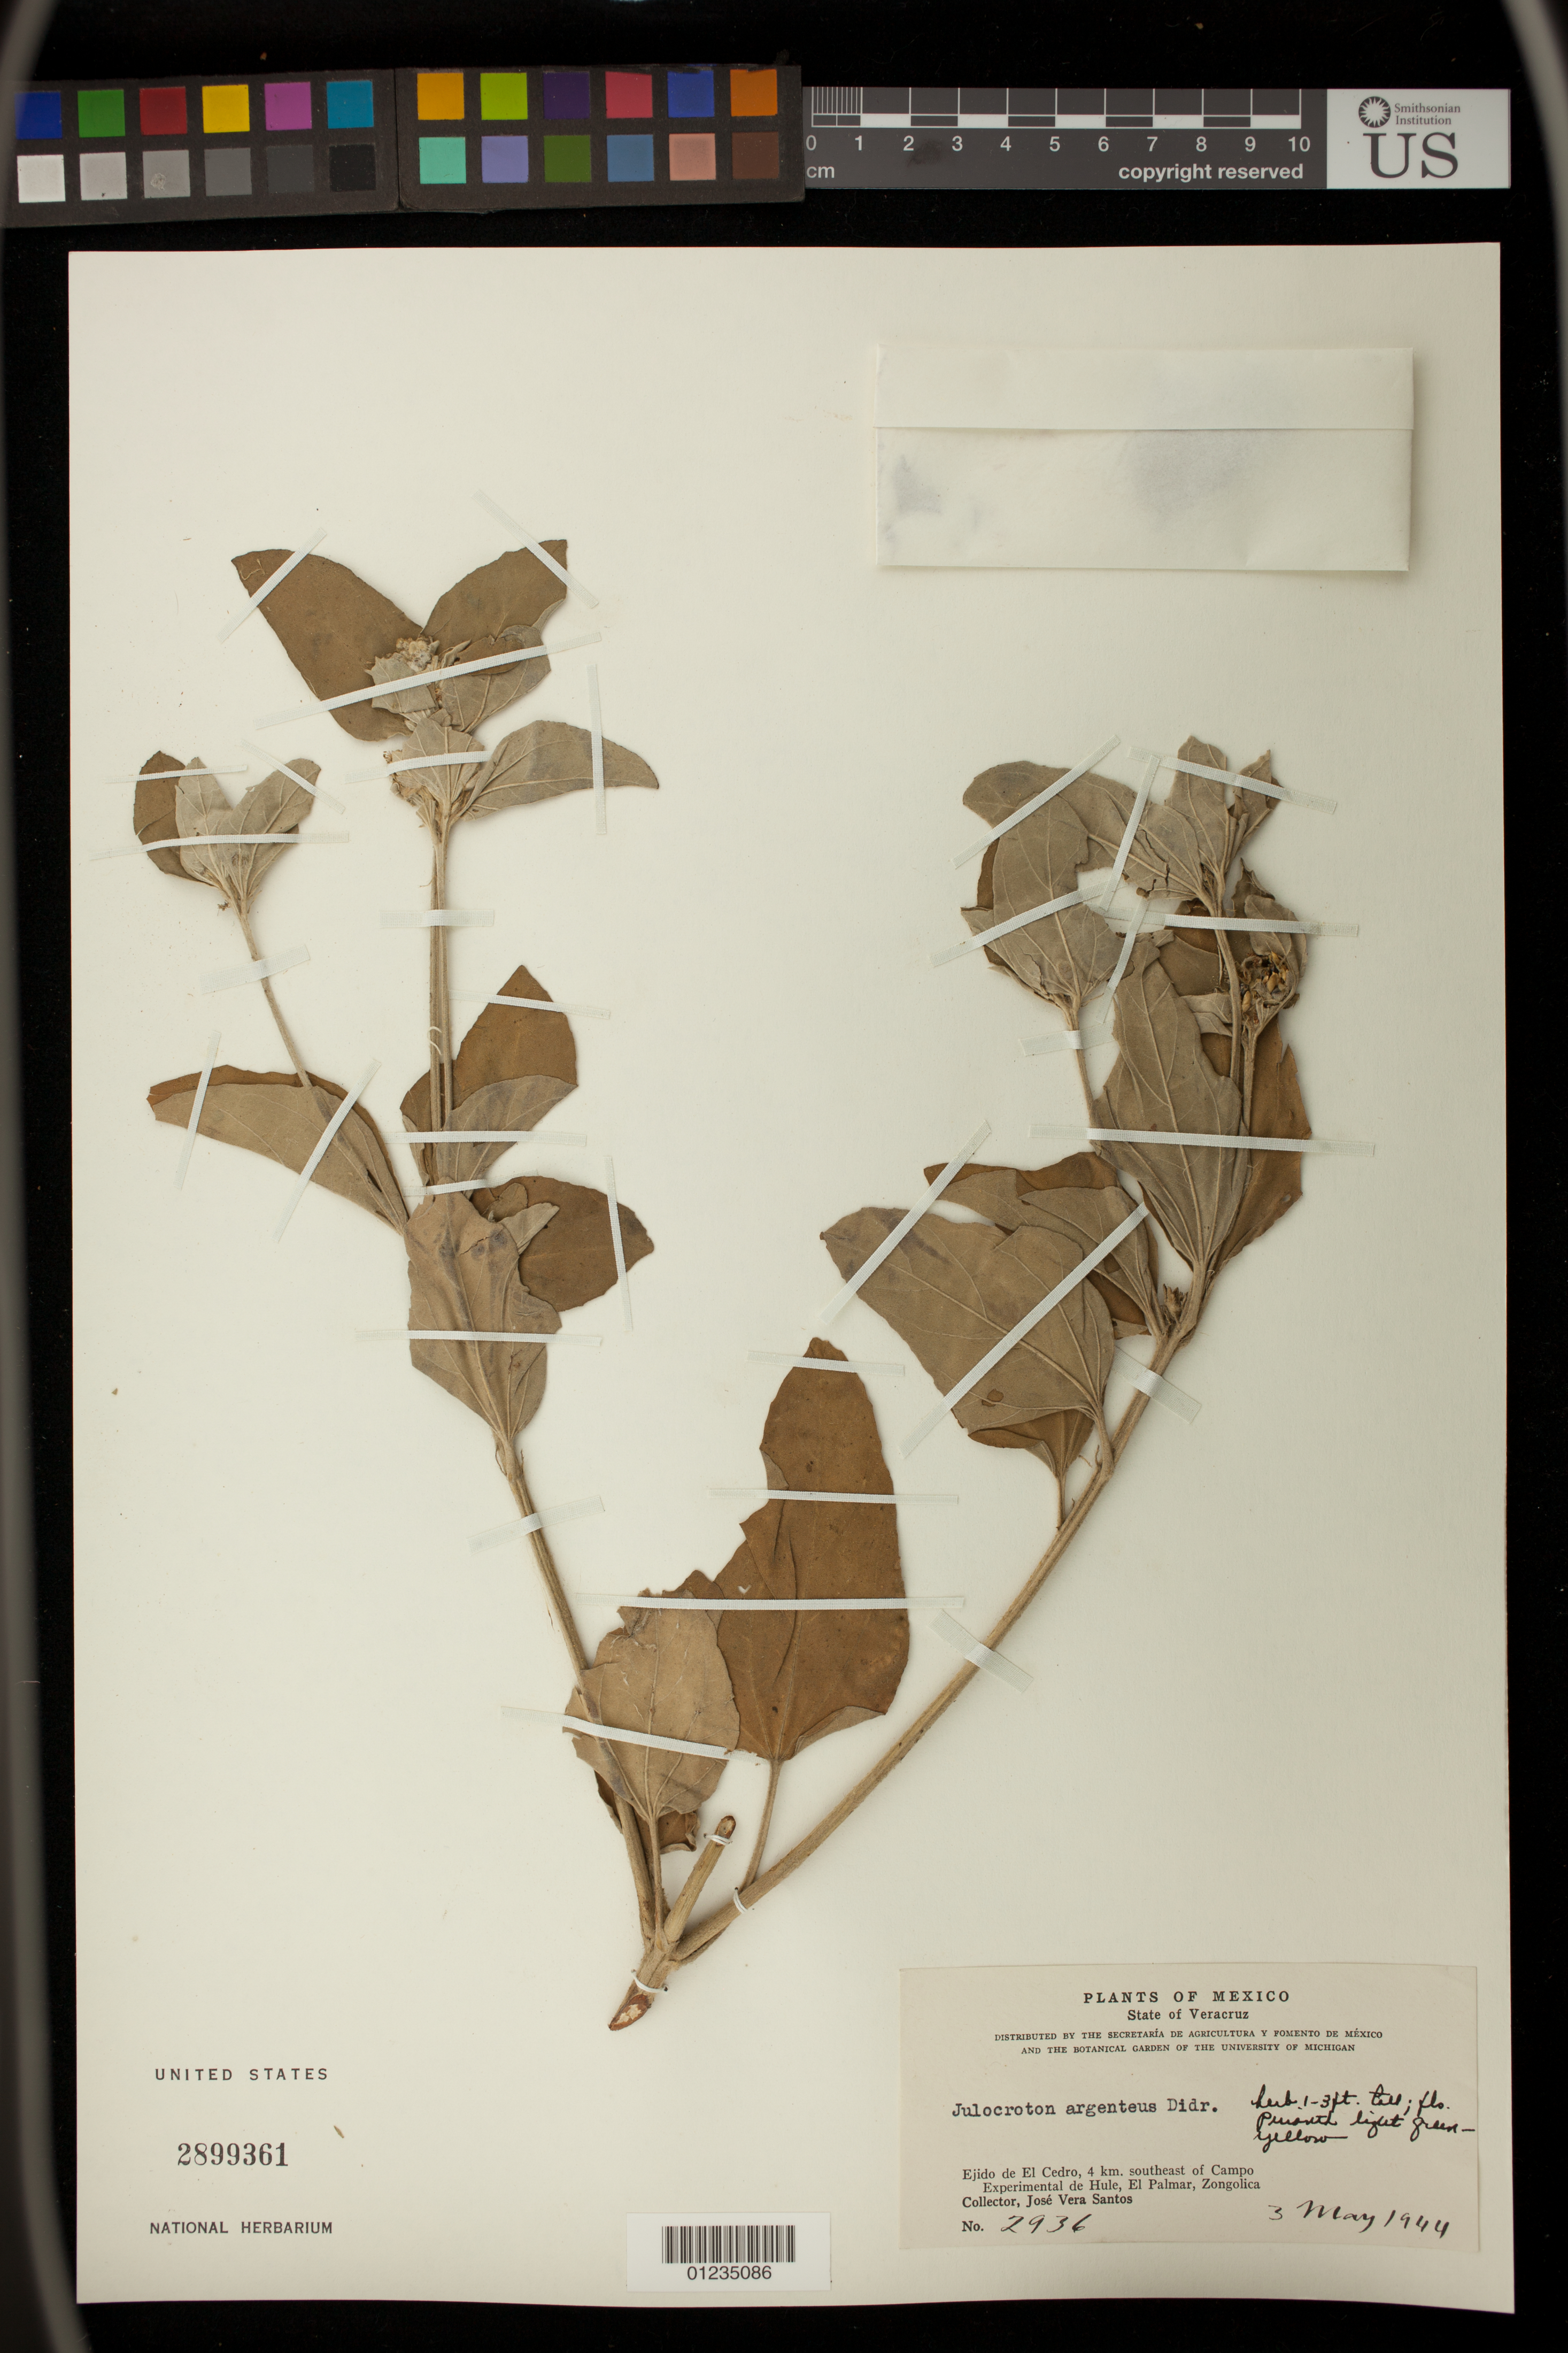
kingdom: Plantae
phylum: Tracheophyta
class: Magnoliopsida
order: Malpighiales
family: Euphorbiaceae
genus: Julocroton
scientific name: Julocroton argenteus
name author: (L.) Didr.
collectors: J. V. Santos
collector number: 2936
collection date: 1944-05-03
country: Mexico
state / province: Veracruz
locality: Ejido de El Cedro, 4 km. southeast of Campo Experi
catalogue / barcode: US 2899361